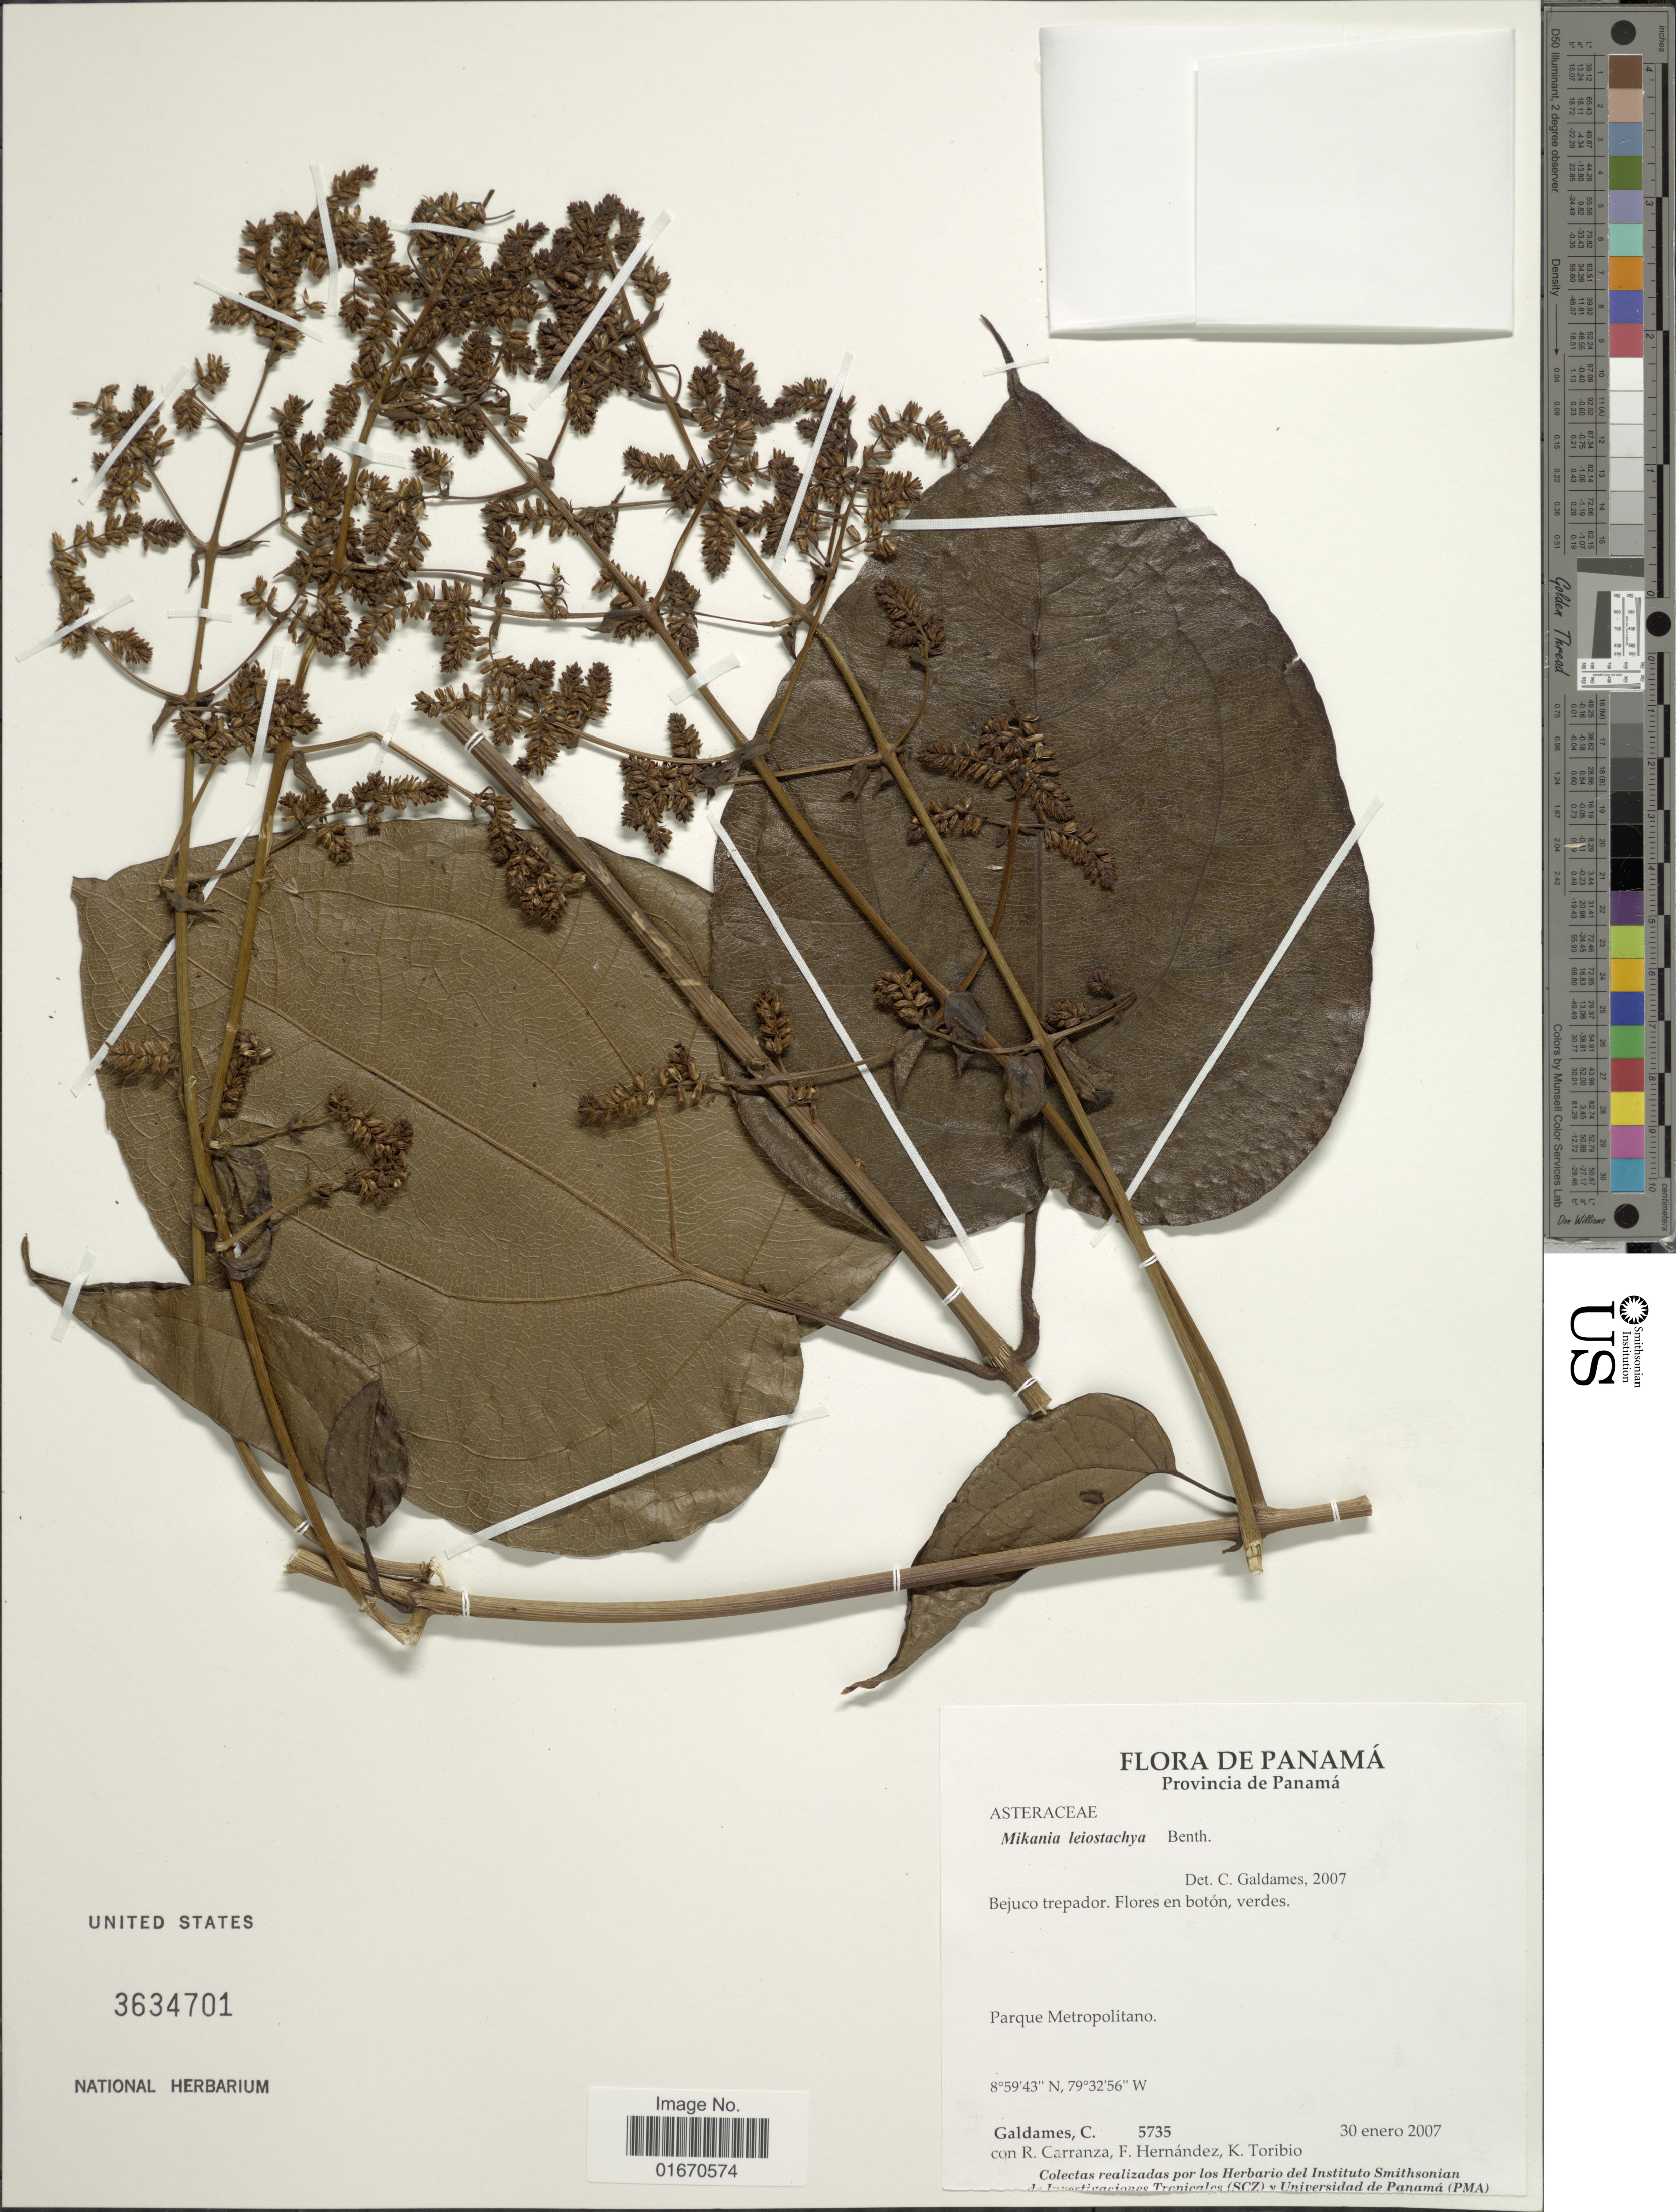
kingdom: Plantae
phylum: Tracheophyta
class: Magnoliopsida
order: Asterales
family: Asteraceae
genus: Mikania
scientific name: Mikania leiostachya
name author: Benth.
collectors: C. Galdames, R. Carranza, F. Hernandez & K. Toribio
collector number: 5735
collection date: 2007-01-30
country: Panama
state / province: Panamá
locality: Parque Metropolitano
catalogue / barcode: US 3634701